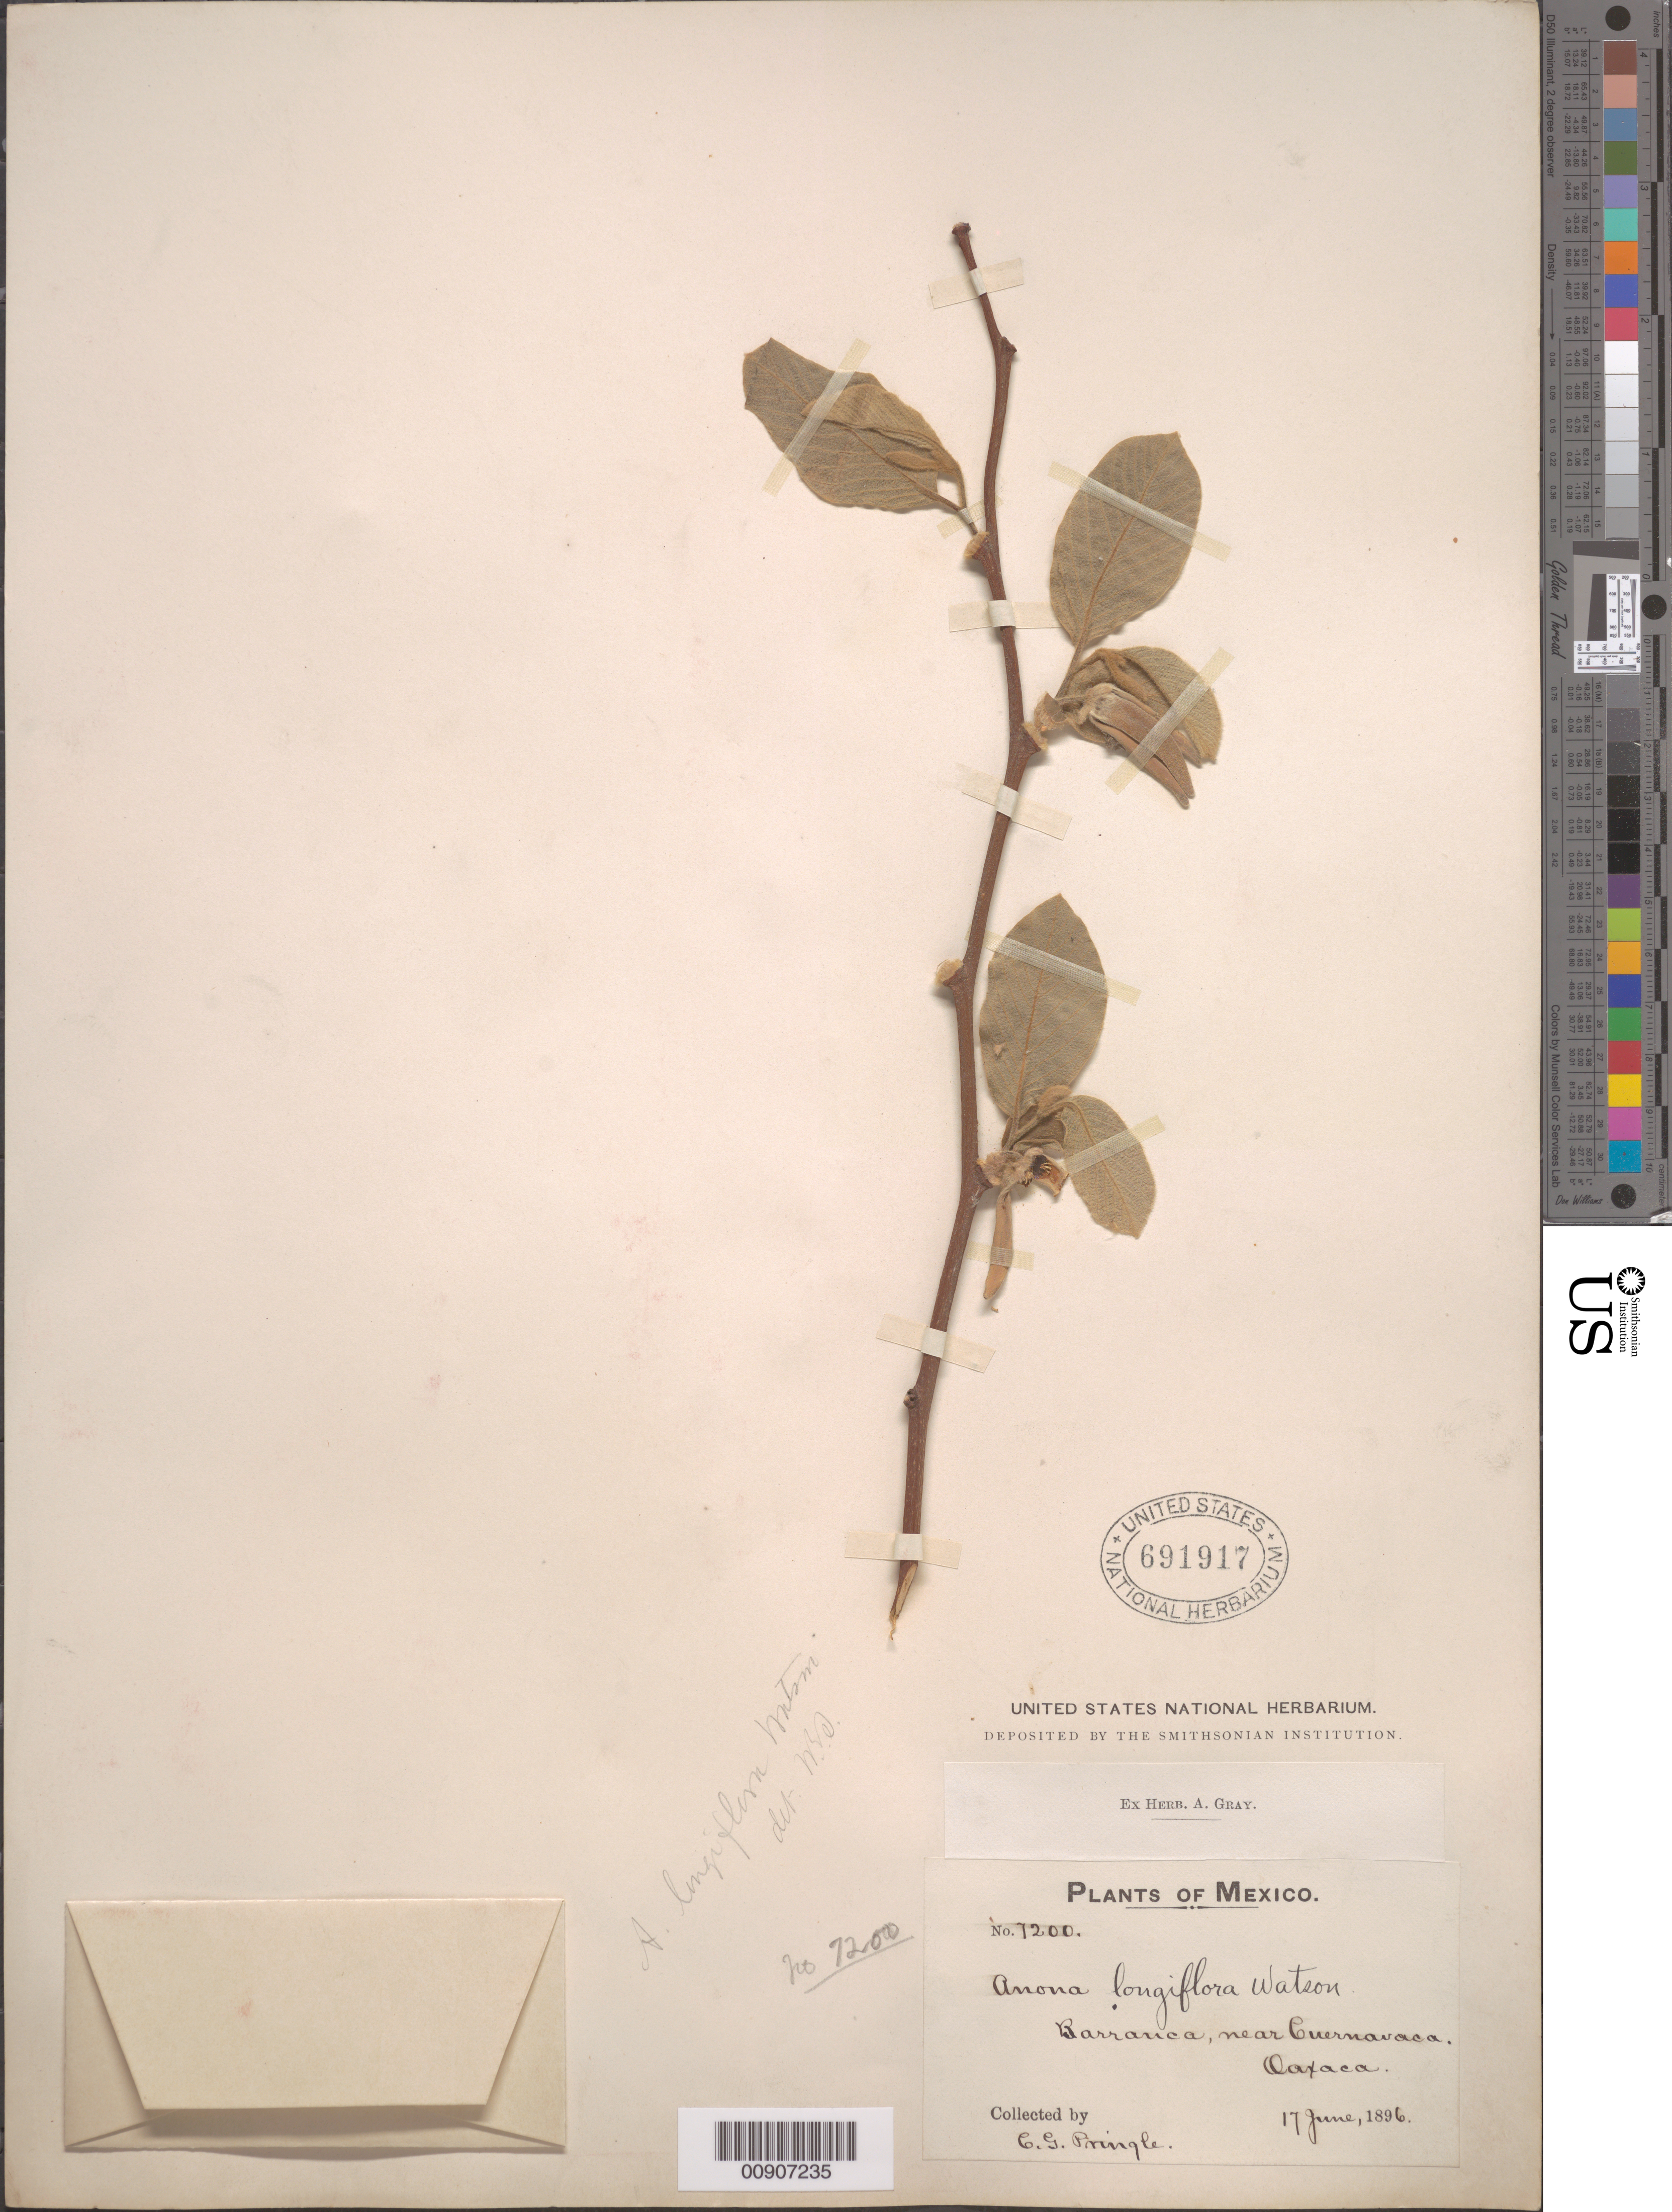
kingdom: Plantae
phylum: Tracheophyta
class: Magnoliopsida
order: Magnoliales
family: Annonaceae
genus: Annona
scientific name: Annona longiflora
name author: S. Watson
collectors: C. G. Pringle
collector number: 7200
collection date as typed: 17 Jun 1896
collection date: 1896-06-17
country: Mexico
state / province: Oaxaca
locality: Barranca near Cuernavaca. Oaxaca (Check! Cuernavaca is in the State of Morelos).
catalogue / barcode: US 691917